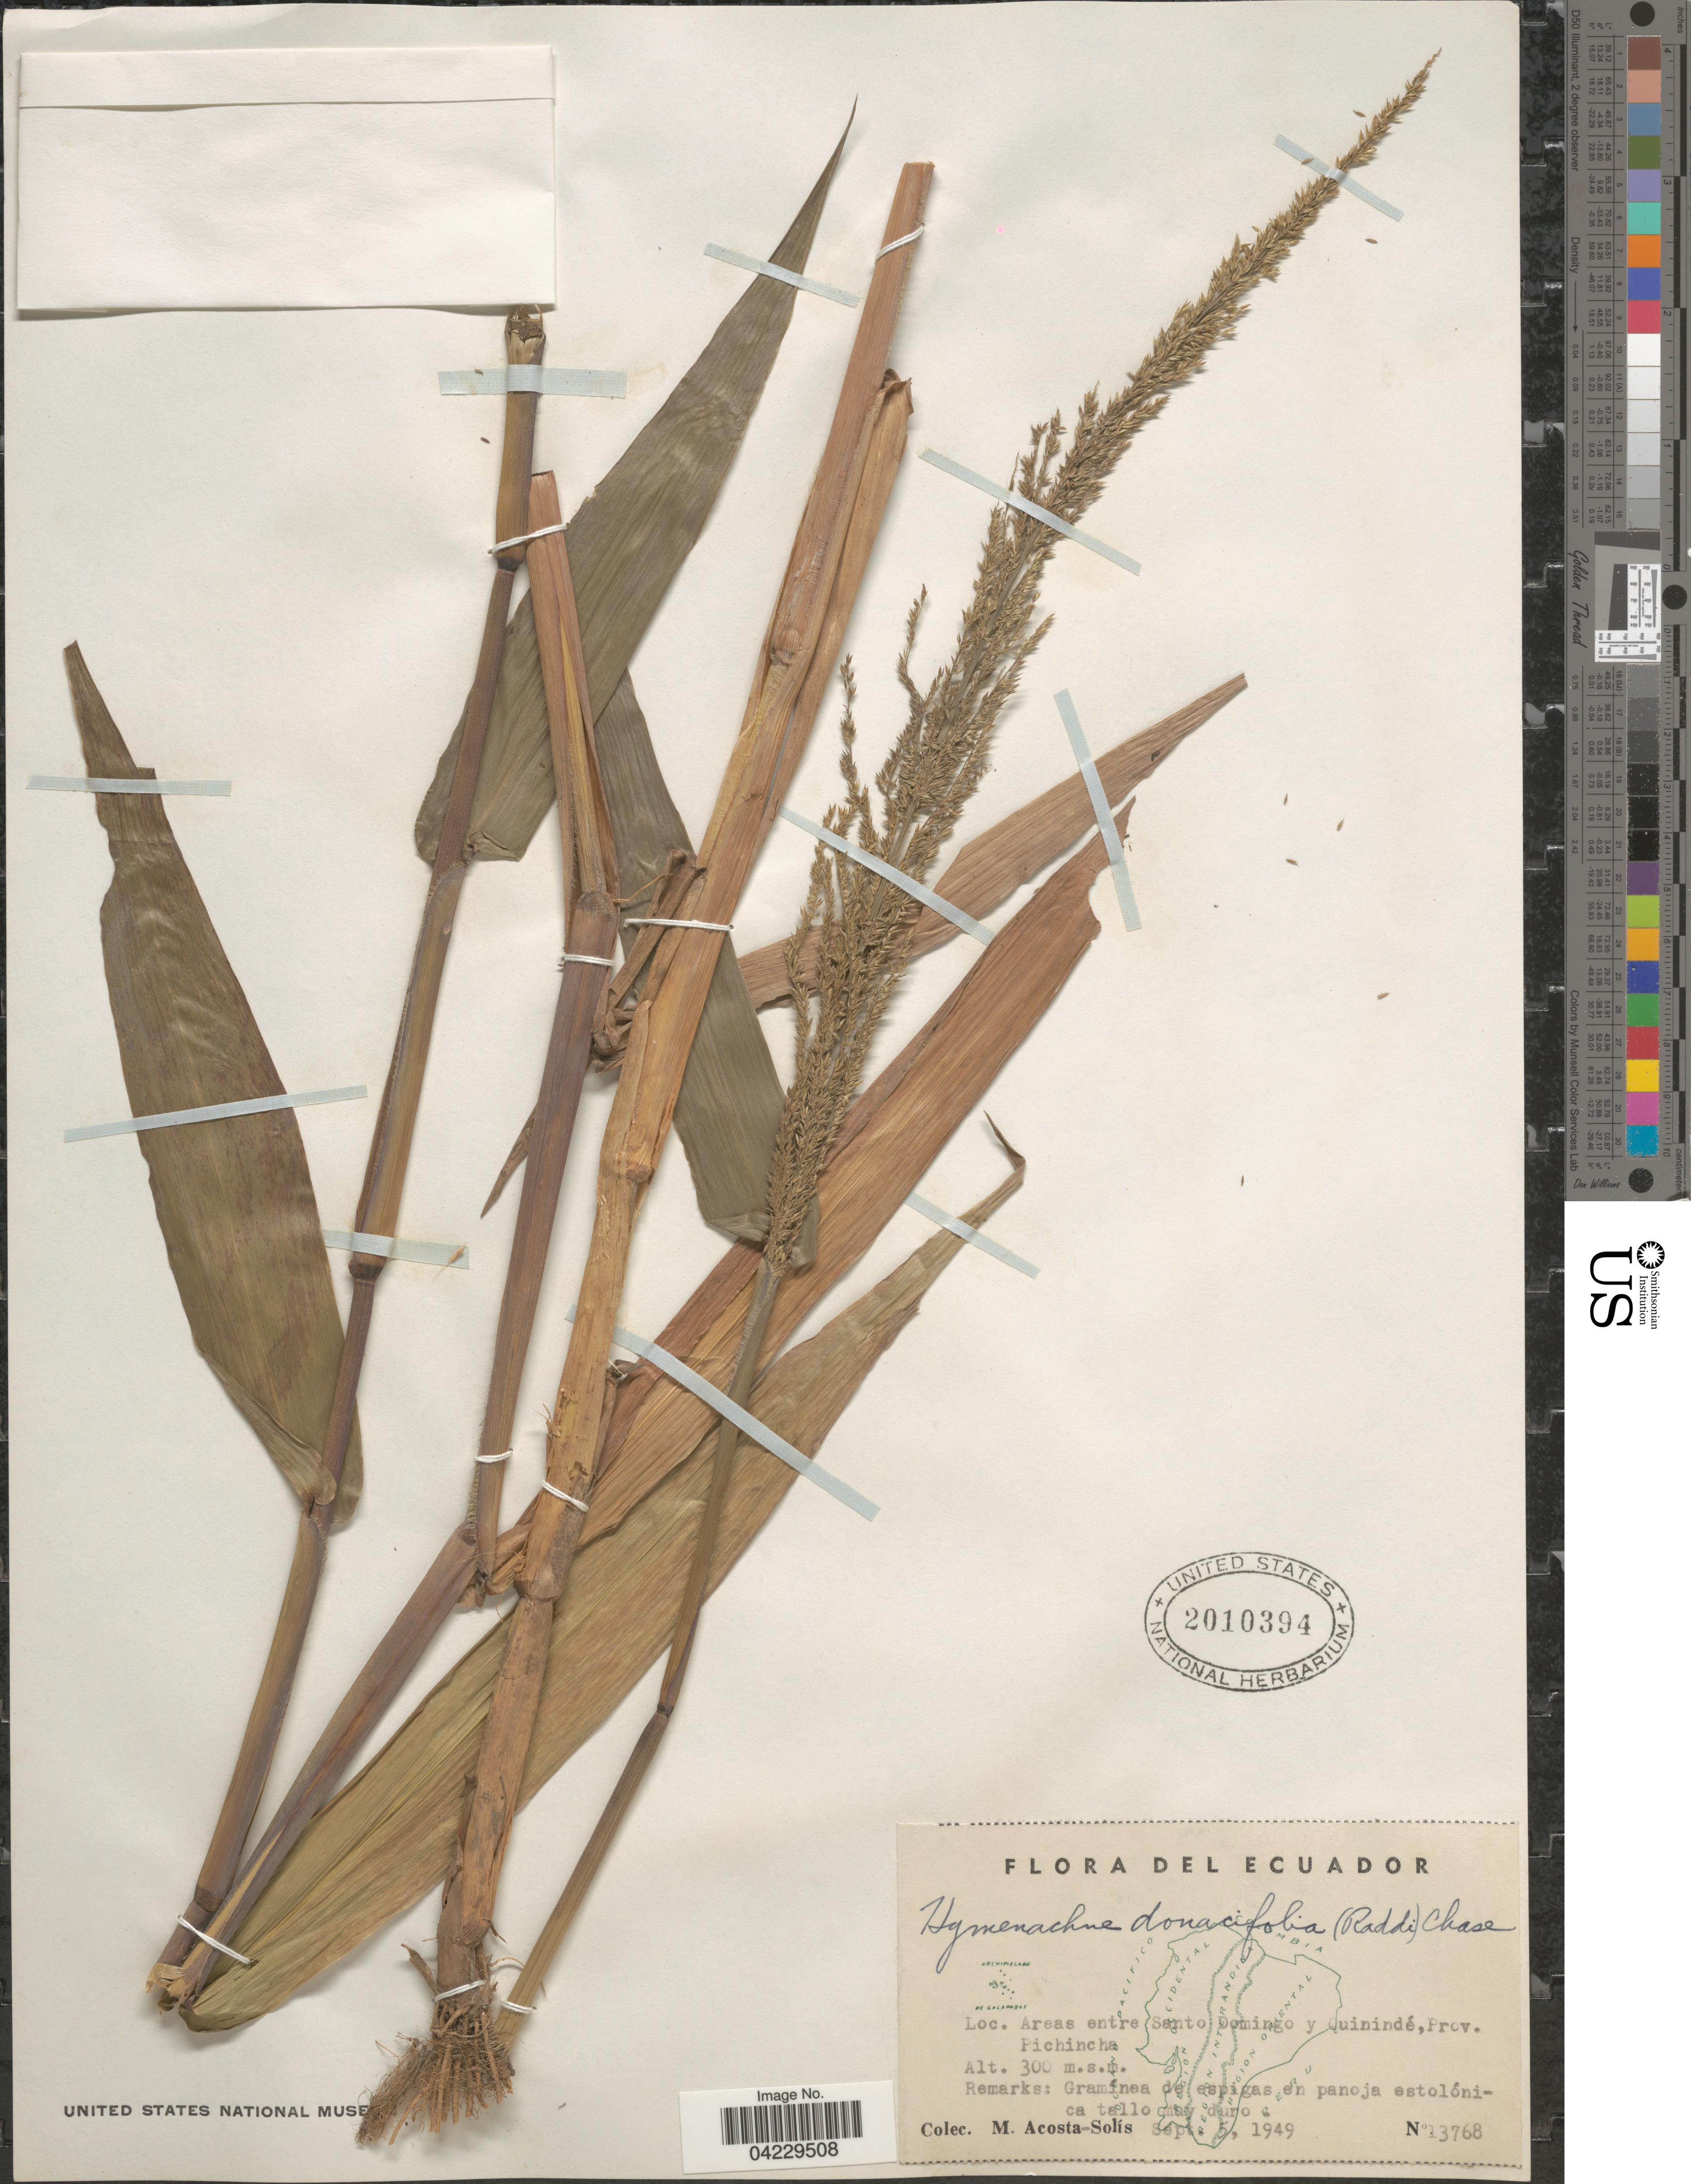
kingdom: Plantae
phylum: Tracheophyta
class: Liliopsida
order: Poales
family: Poaceae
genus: Hymenachne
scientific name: Hymenachne donacifolia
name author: (Raddi) Chase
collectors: M. Acosta Solis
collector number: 13768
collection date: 1949-09-05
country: Ecuador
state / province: Pichincha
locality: Areas entre Santo Domingo y Quinindé.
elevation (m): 300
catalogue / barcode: US 2010394